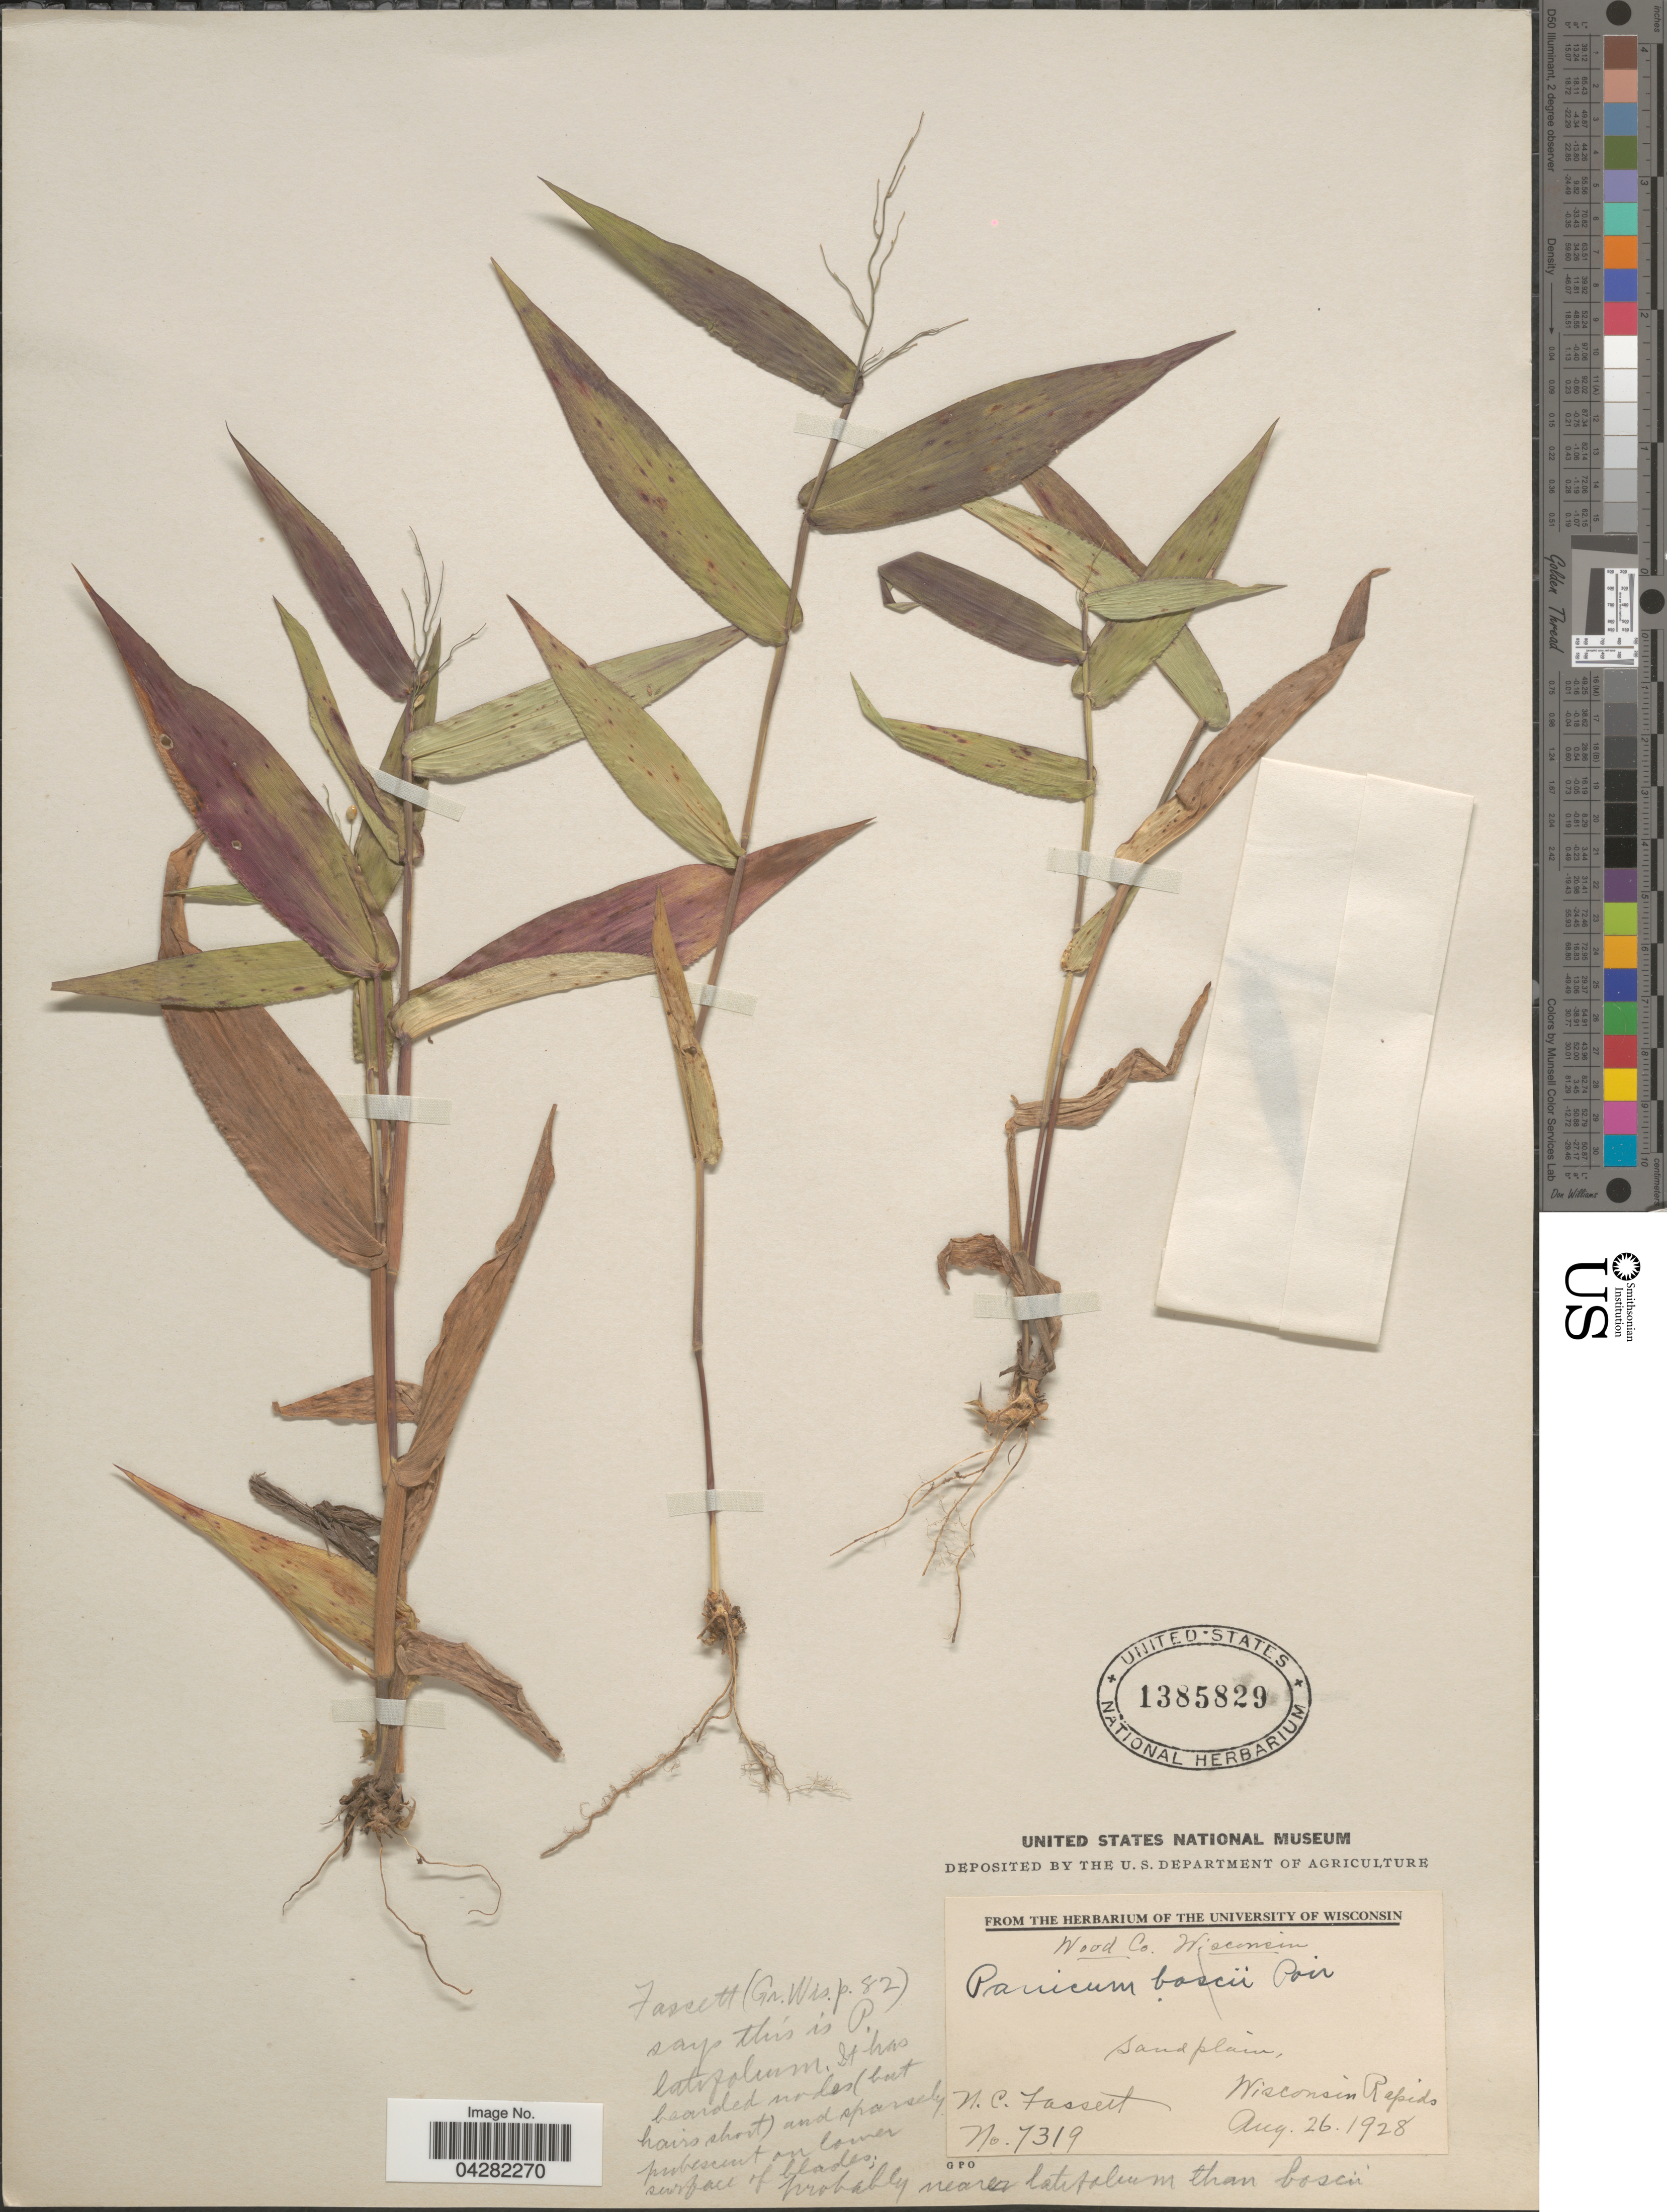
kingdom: Plantae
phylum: Tracheophyta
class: Liliopsida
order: Poales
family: Poaceae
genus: Dichanthelium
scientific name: Dichanthelium laxiflorum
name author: (Lam.) Gould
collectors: N. C. Fassett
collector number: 7319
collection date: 1928-08-26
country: United States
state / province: Wisconsin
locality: Wood Co. Sand plain, Wisconsin Rapids.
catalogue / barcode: US 1385829